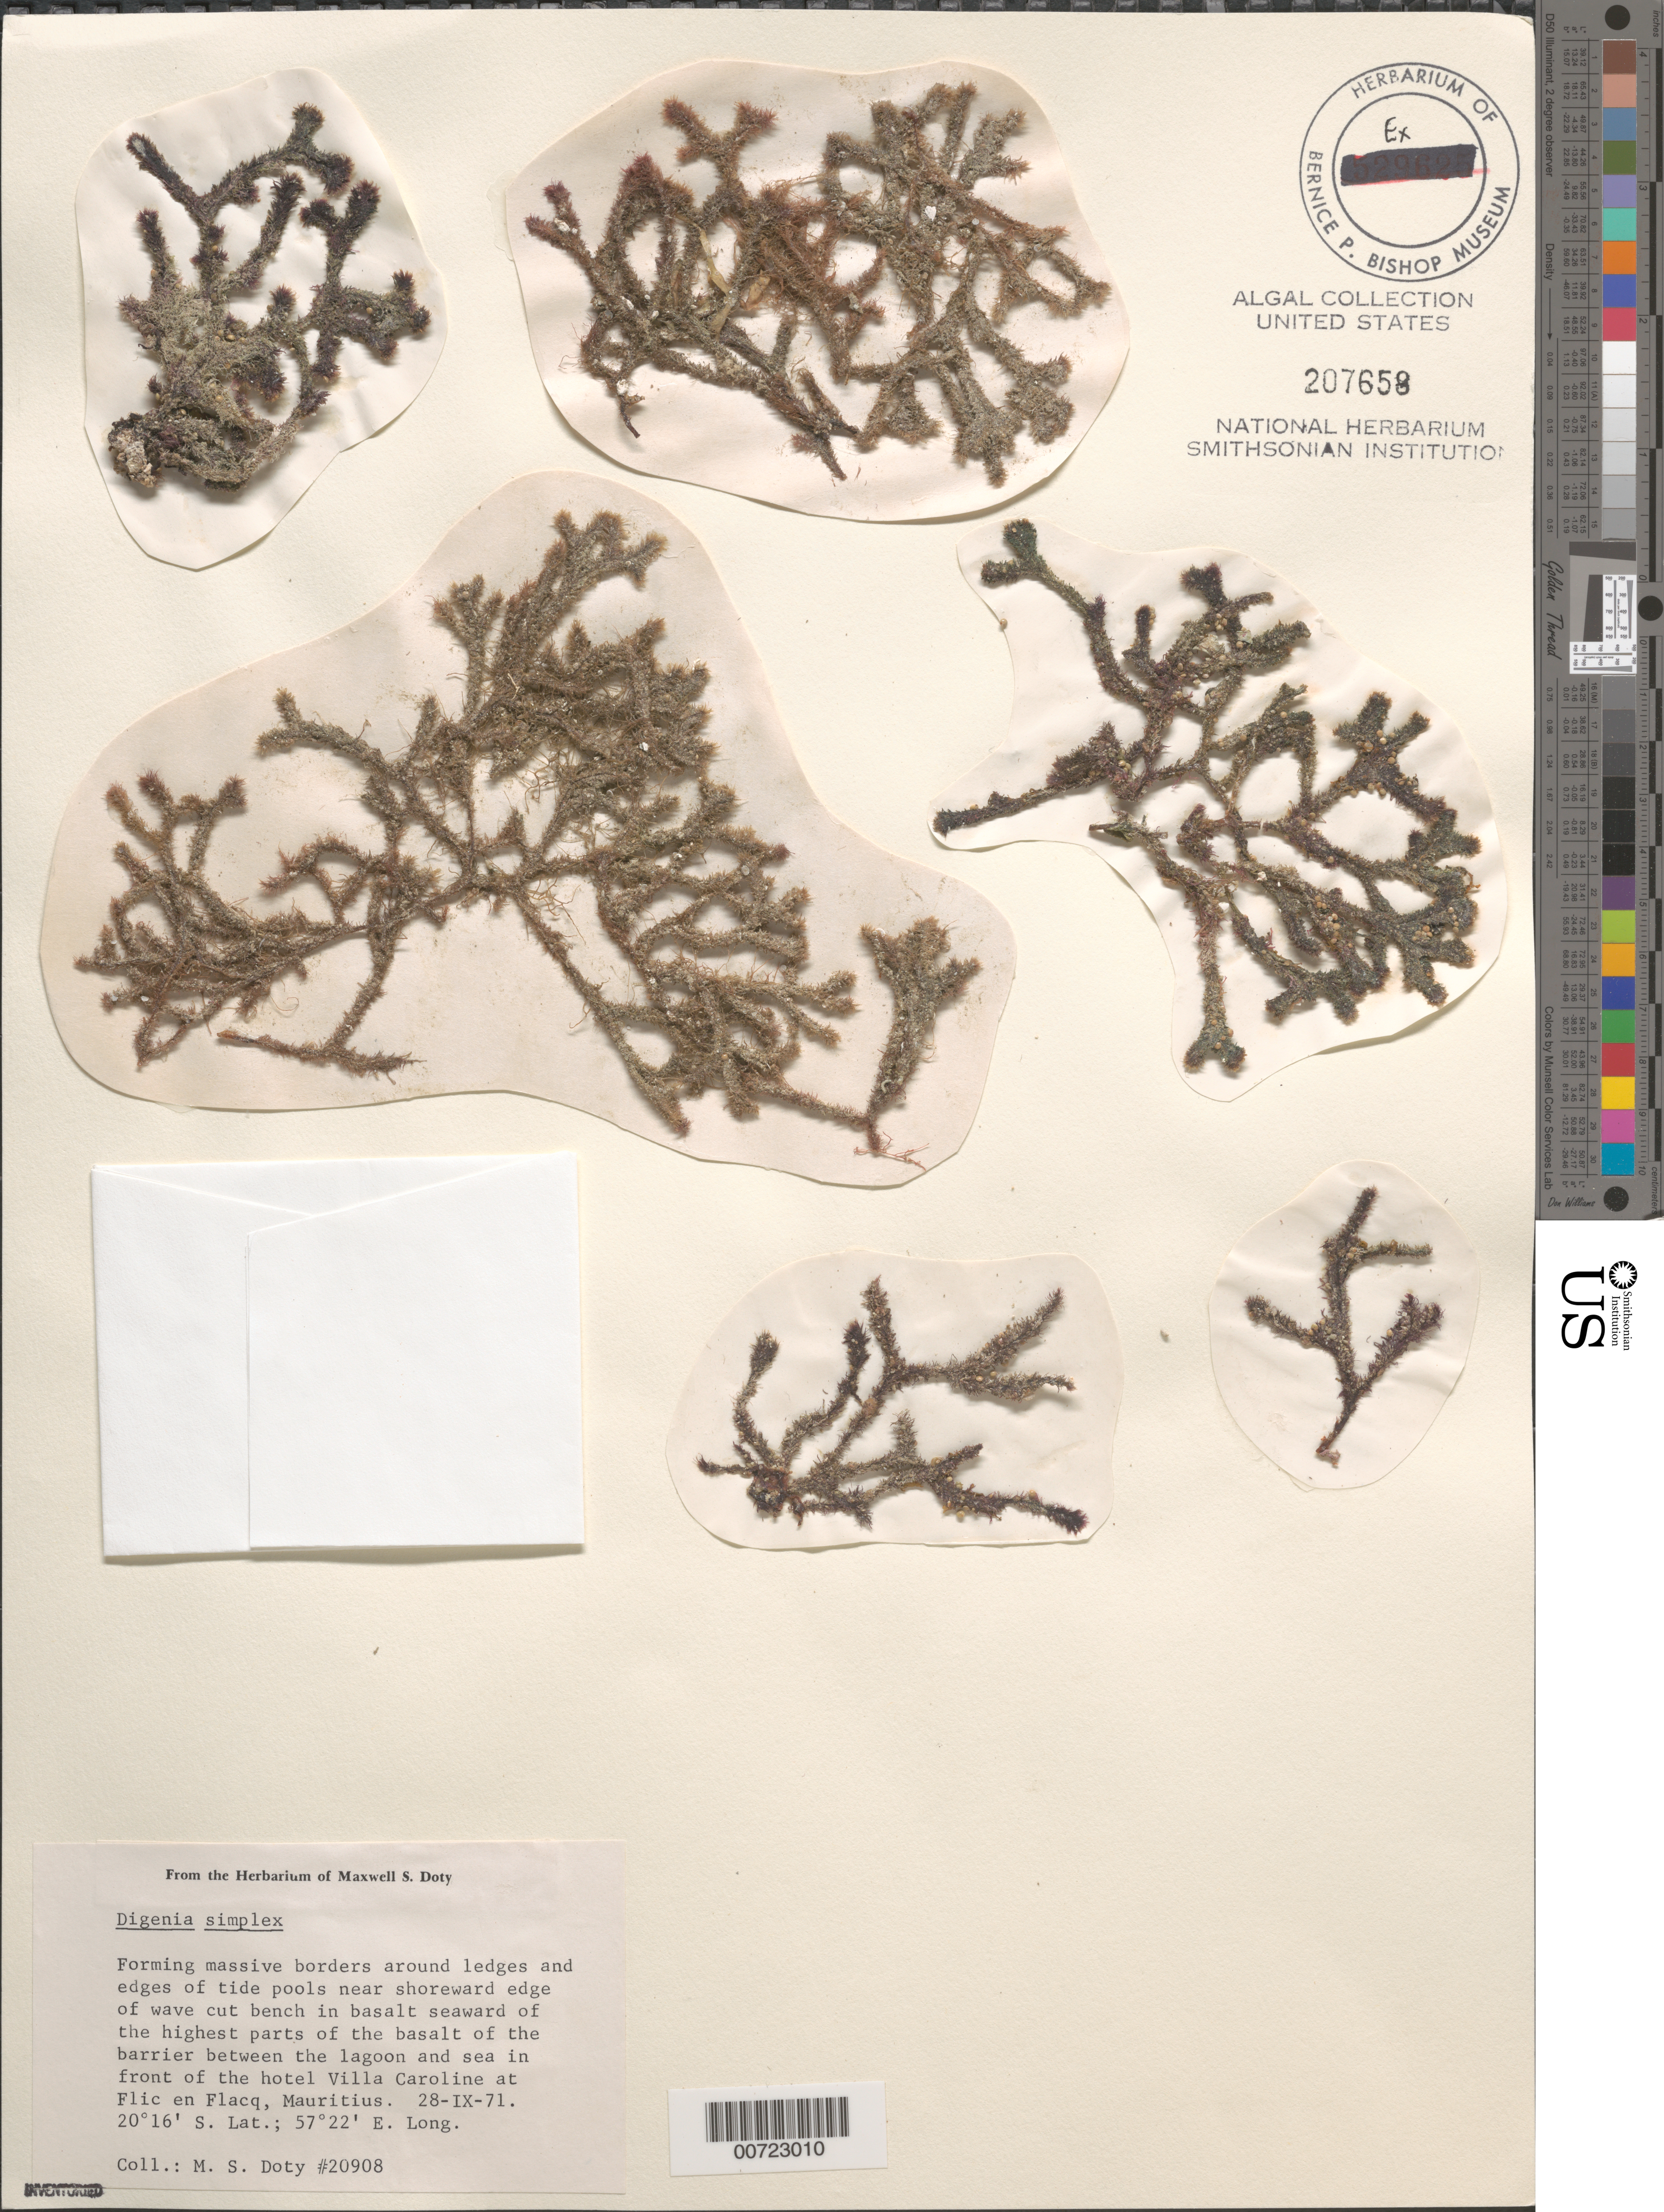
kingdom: Plantae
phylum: Rhodophyta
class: Florideophyceae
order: Ceramiales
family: Rhodomelaceae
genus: Digenea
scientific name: Digenea simplex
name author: (Wulfen) C. Agardh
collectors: M. S. Doty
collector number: MSD 20908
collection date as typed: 28 Sep 1971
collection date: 1971-09-28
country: Mauritius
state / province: Black River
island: Mauritius Island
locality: Flic-en-Flacq, in front of Hotel Villa Caroline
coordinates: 20 16' S, 57 22' E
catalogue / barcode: US 207658